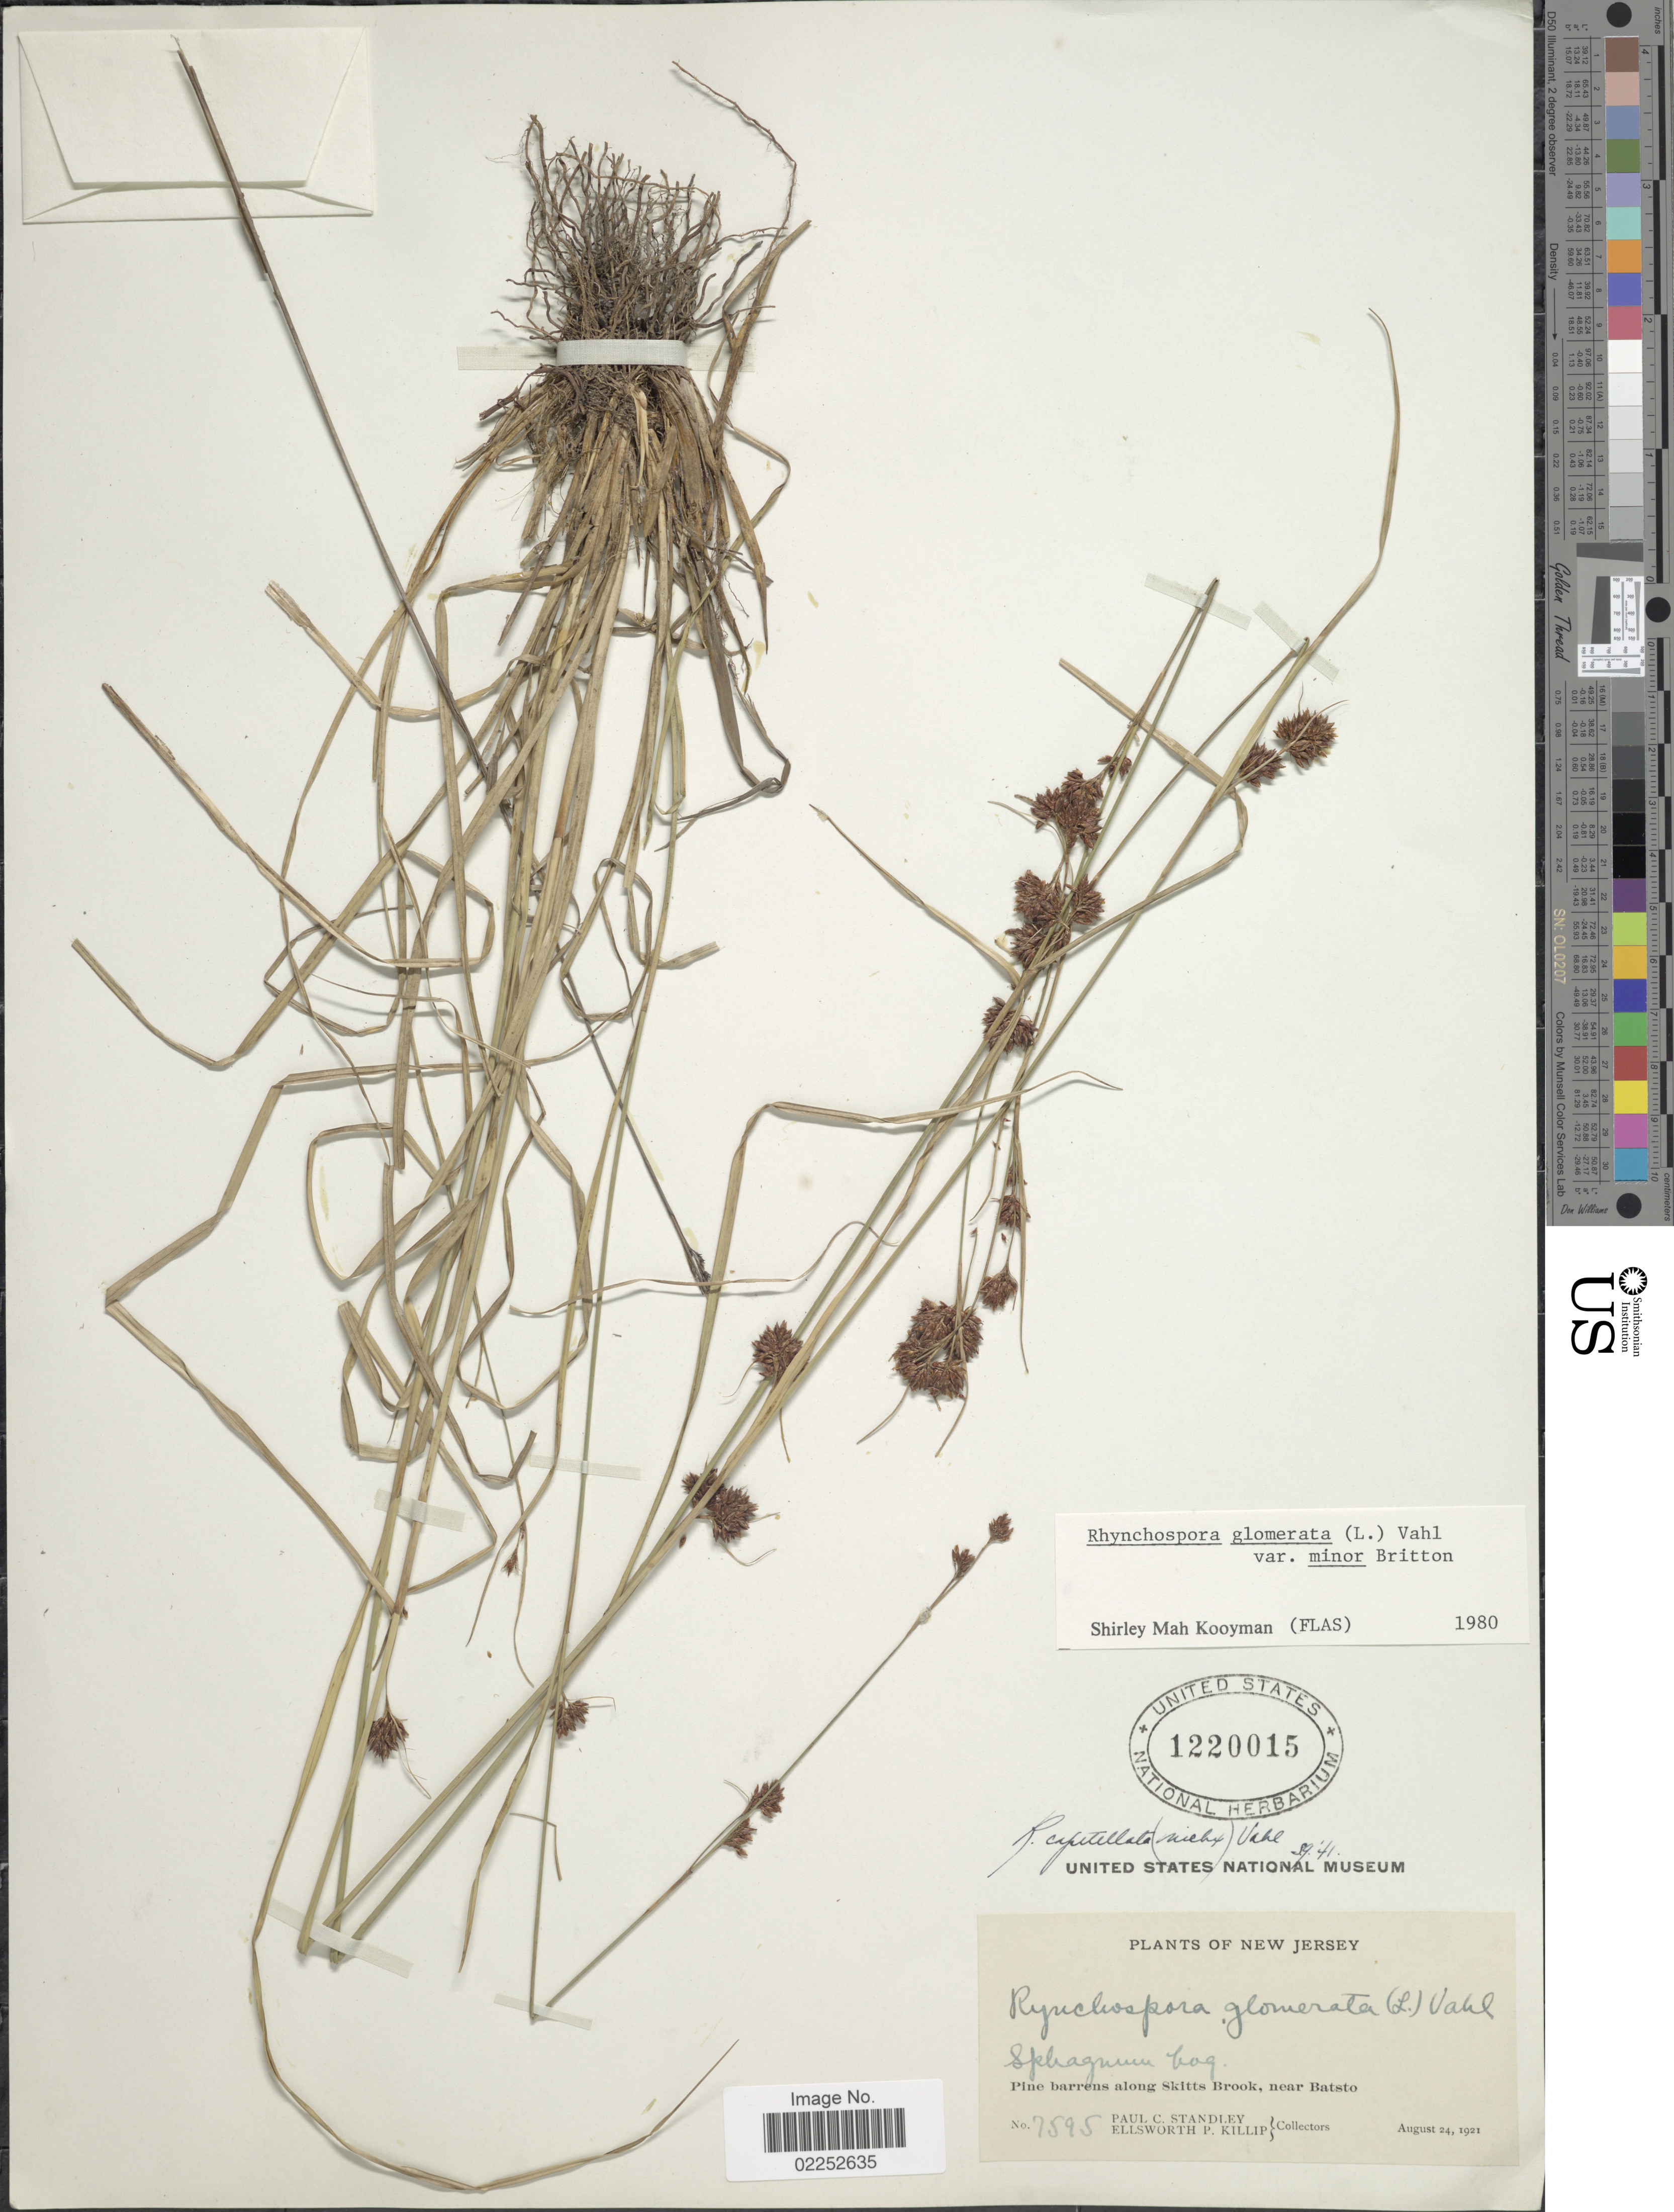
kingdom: Plantae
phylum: Tracheophyta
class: Liliopsida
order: Poales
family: Cyperaceae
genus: Rhynchospora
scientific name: Rhynchospora capitellata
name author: (Michx.) Vahl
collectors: P. C. Standley & E. P. Killip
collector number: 7595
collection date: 1921-08-24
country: United States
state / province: New Jersey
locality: Sphagnum bog, Pine barrens along Skitts Brook, near Batsto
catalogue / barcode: US 1220015